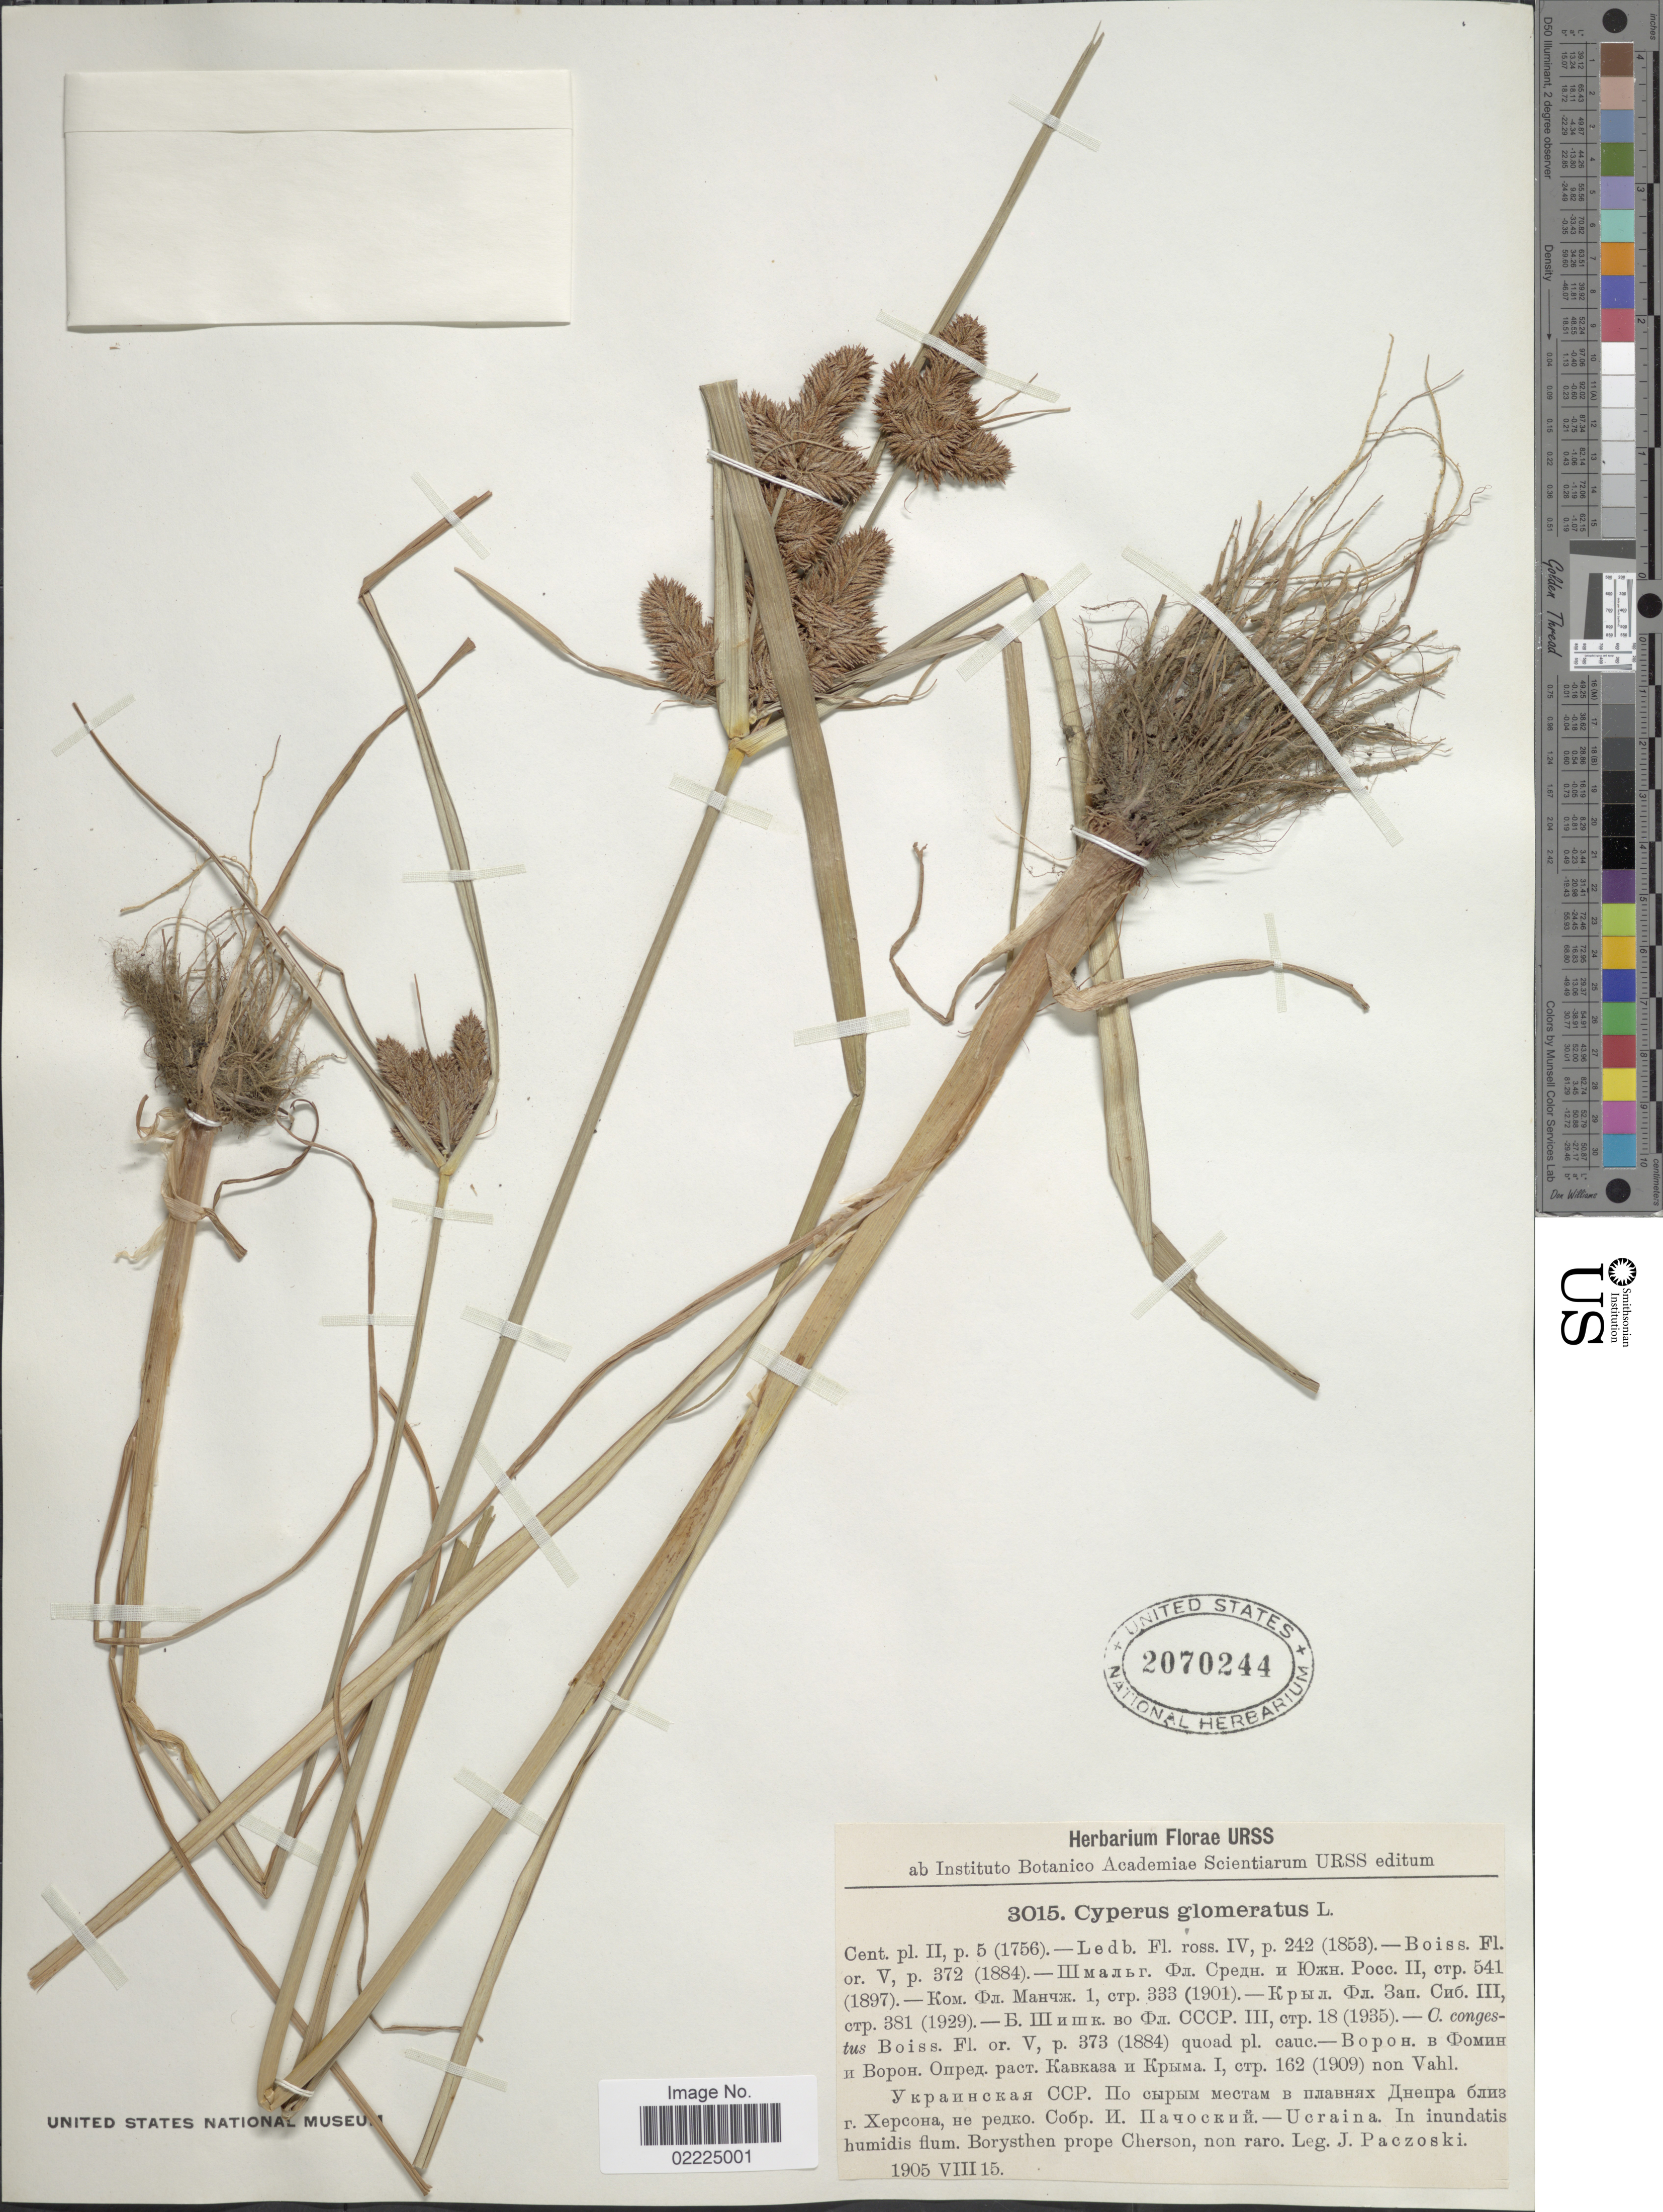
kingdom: Plantae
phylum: Tracheophyta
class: Liliopsida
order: Poales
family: Cyperaceae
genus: Cyperus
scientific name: Cyperus glomeratus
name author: L.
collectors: J. Paczoski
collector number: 3015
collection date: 1905-08-15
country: Ukraine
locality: In inundatis humidis flum. Borysthen prope Cherson, non raro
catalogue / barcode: US 2070244